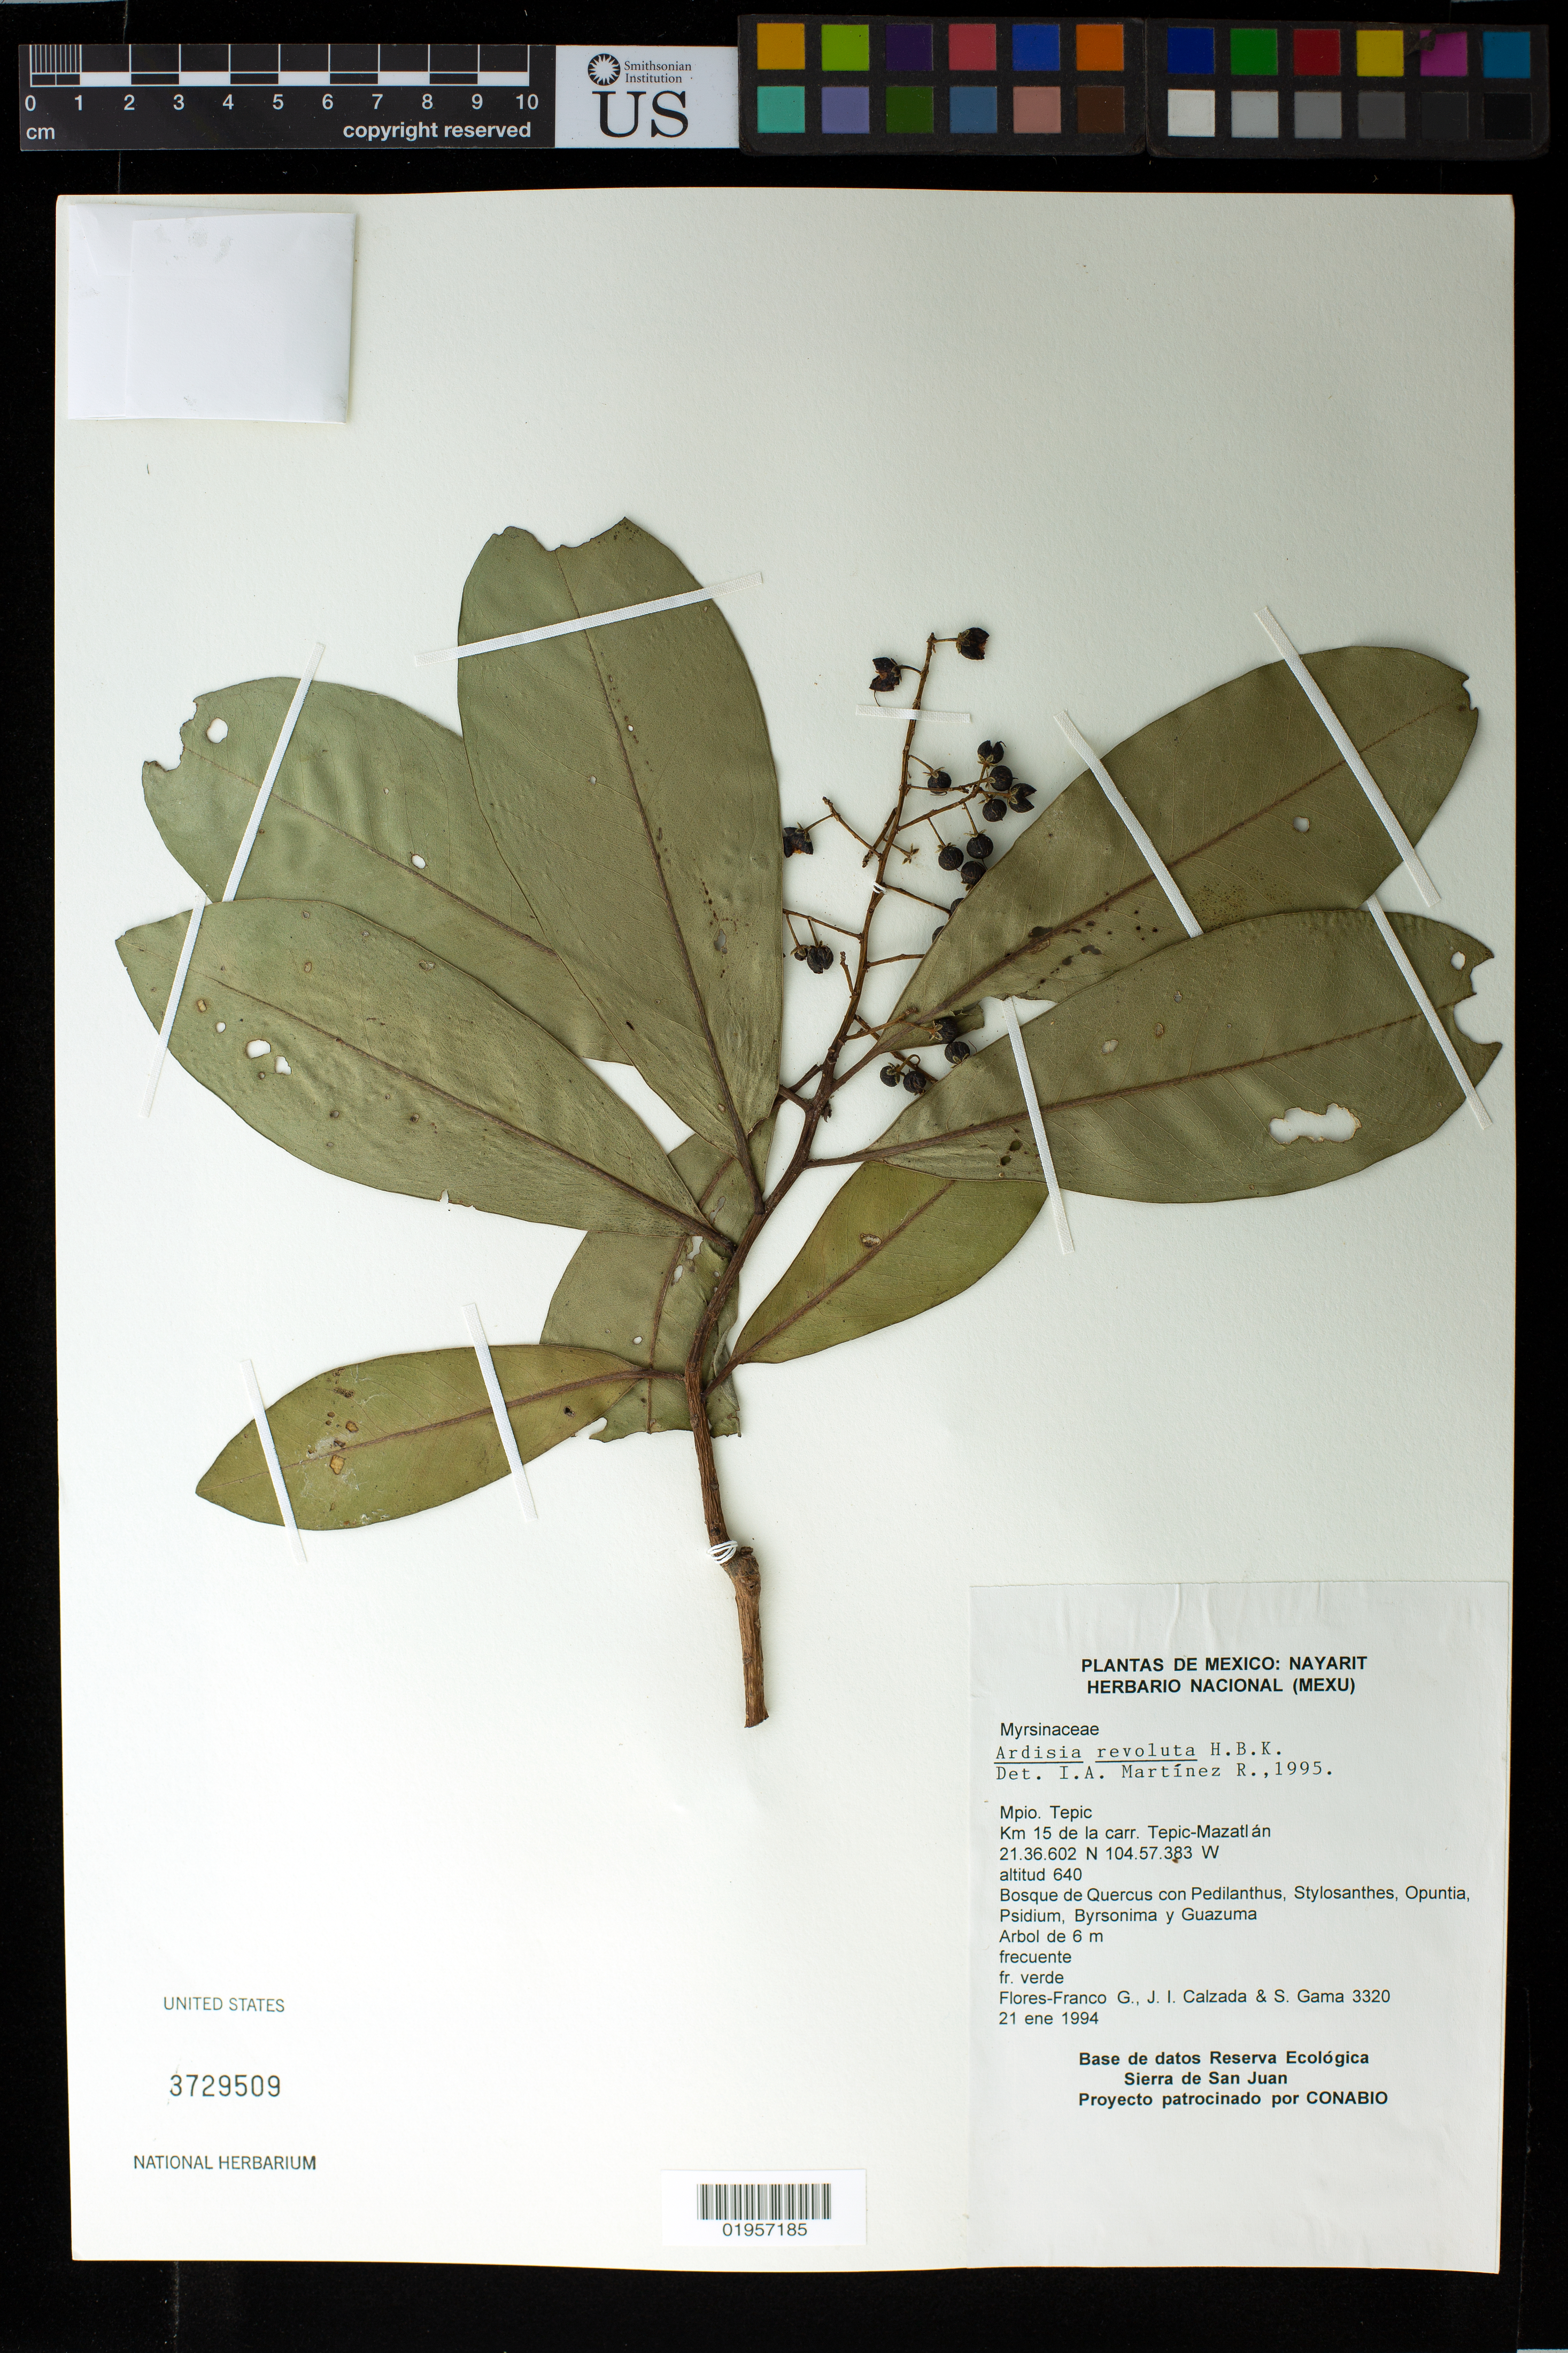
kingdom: Plantae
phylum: Tracheophyta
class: Magnoliopsida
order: Ericales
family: Primulaceae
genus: Ardisia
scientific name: Ardisia revoluta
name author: Kunth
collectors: G. Flores F., J. I. Calzada & S. Gama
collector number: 3320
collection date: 1994-01-21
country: Mexico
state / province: Nayarit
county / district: Tepic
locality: Km 15 de la carr. Tepic-Mazatlán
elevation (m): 640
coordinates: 21.36.602 N, 104.57.383 W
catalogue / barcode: US 3729509